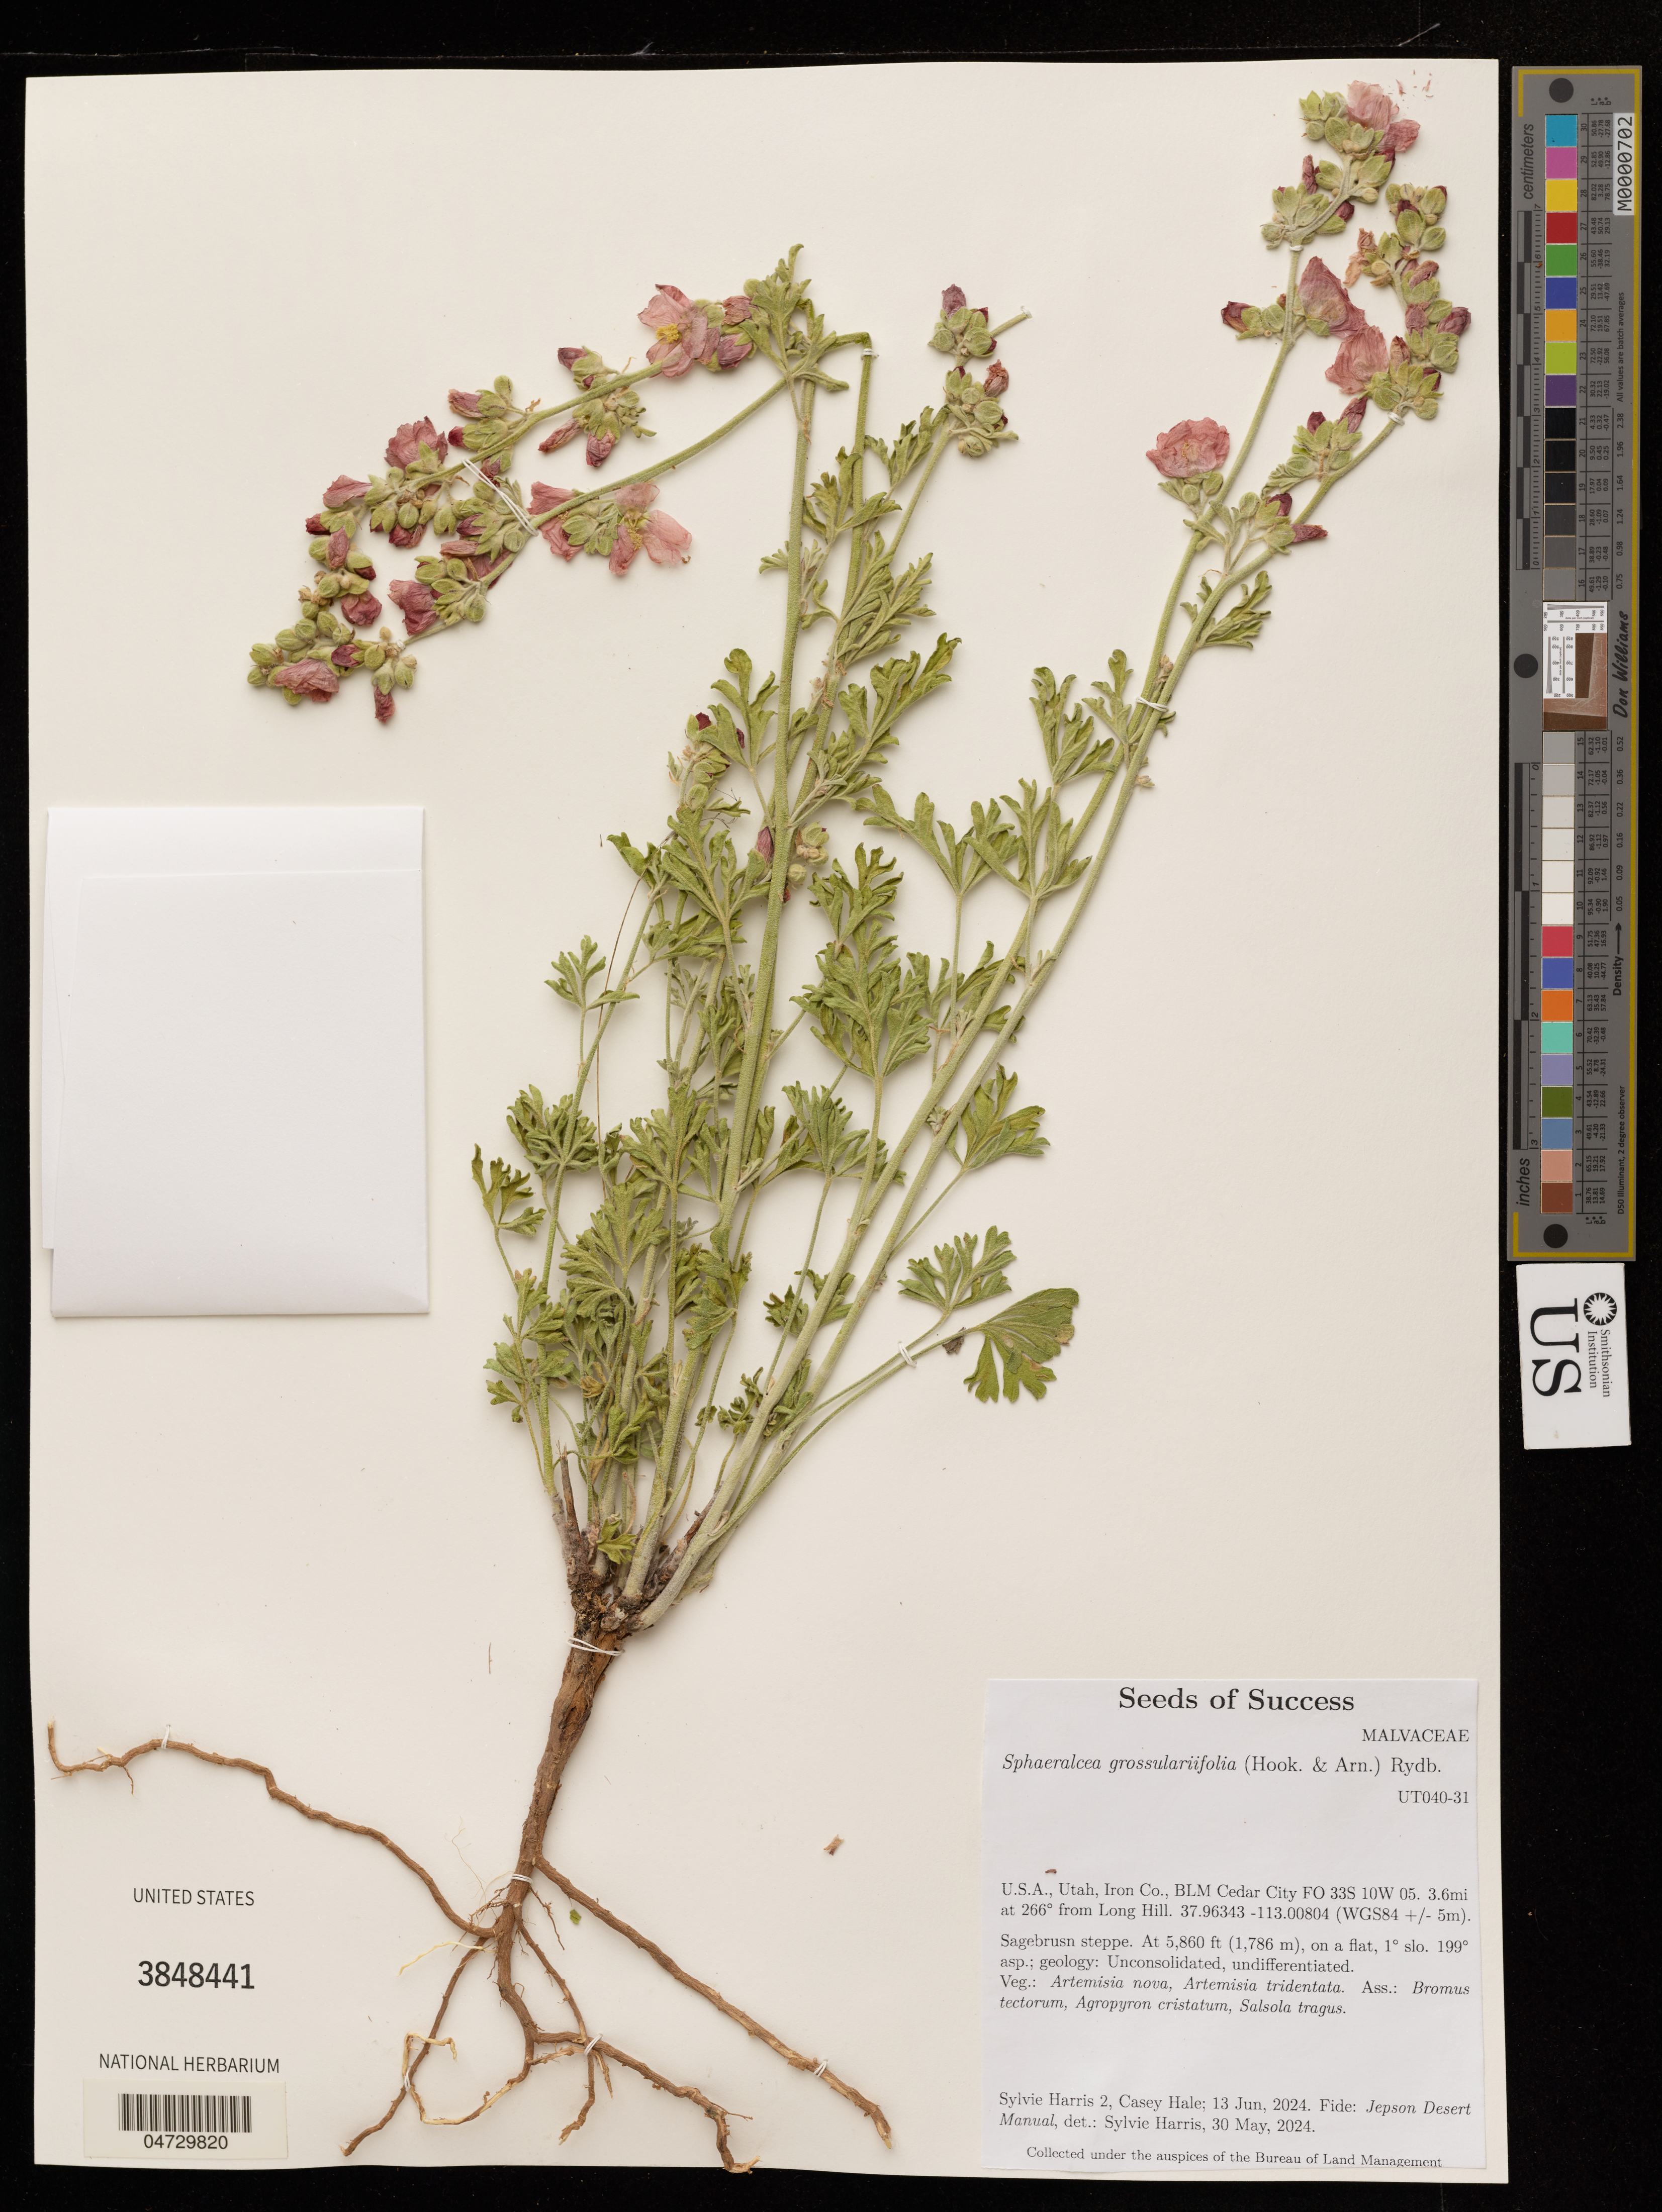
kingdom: Plantae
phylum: Tracheophyta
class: Magnoliopsida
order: Malvales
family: Malvaceae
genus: Sphaeralcea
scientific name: Sphaeralcea grossulariifolia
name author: (Hook. & Arn.) Rydb.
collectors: S. Harris & C. Hale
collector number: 2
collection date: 2024-06-13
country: United States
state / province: Utah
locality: Iron Co., BLM Cedar City FO 33S 10W 05. 3.6mi at 266° from Long Hill.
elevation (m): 1786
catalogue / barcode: US 3848441